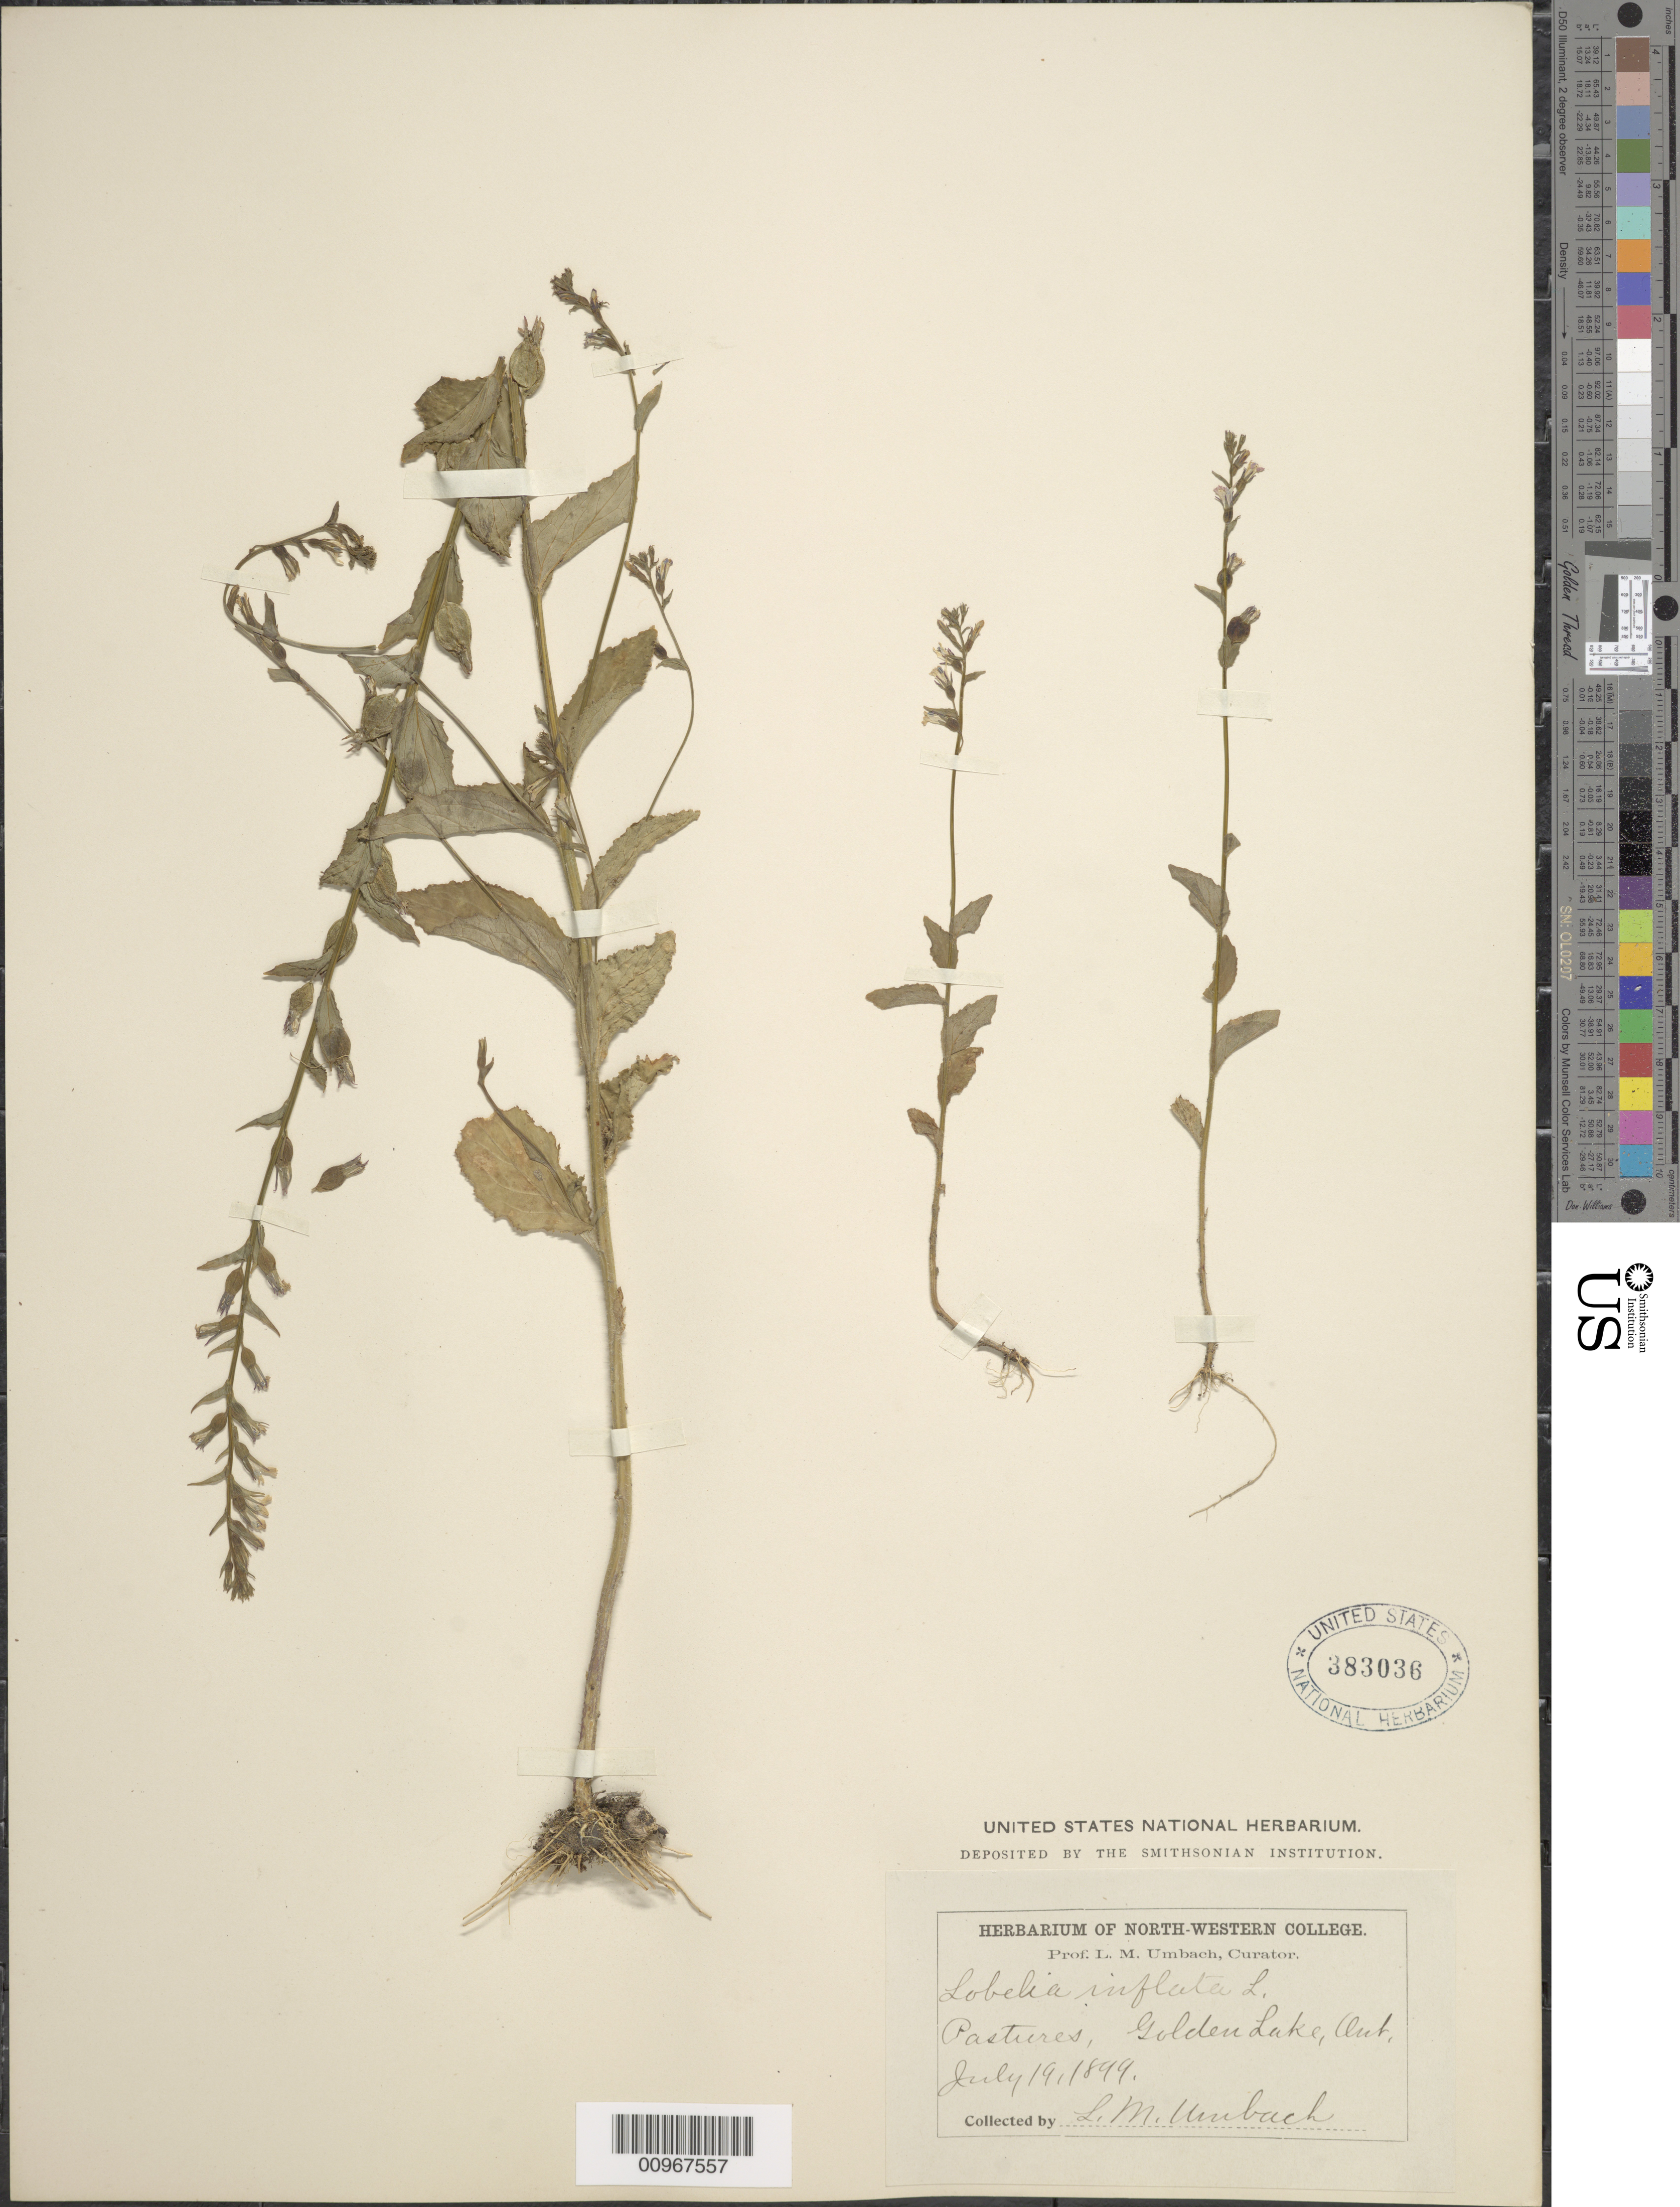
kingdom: Plantae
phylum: Tracheophyta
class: Magnoliopsida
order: Asterales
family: Campanulaceae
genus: Lobelia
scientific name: Lobelia inflata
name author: L.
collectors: L. M. Umbach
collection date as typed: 19 Jul 1899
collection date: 1899-07-19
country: Canada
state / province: Ontario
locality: Golden lake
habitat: pastures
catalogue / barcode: US 383036